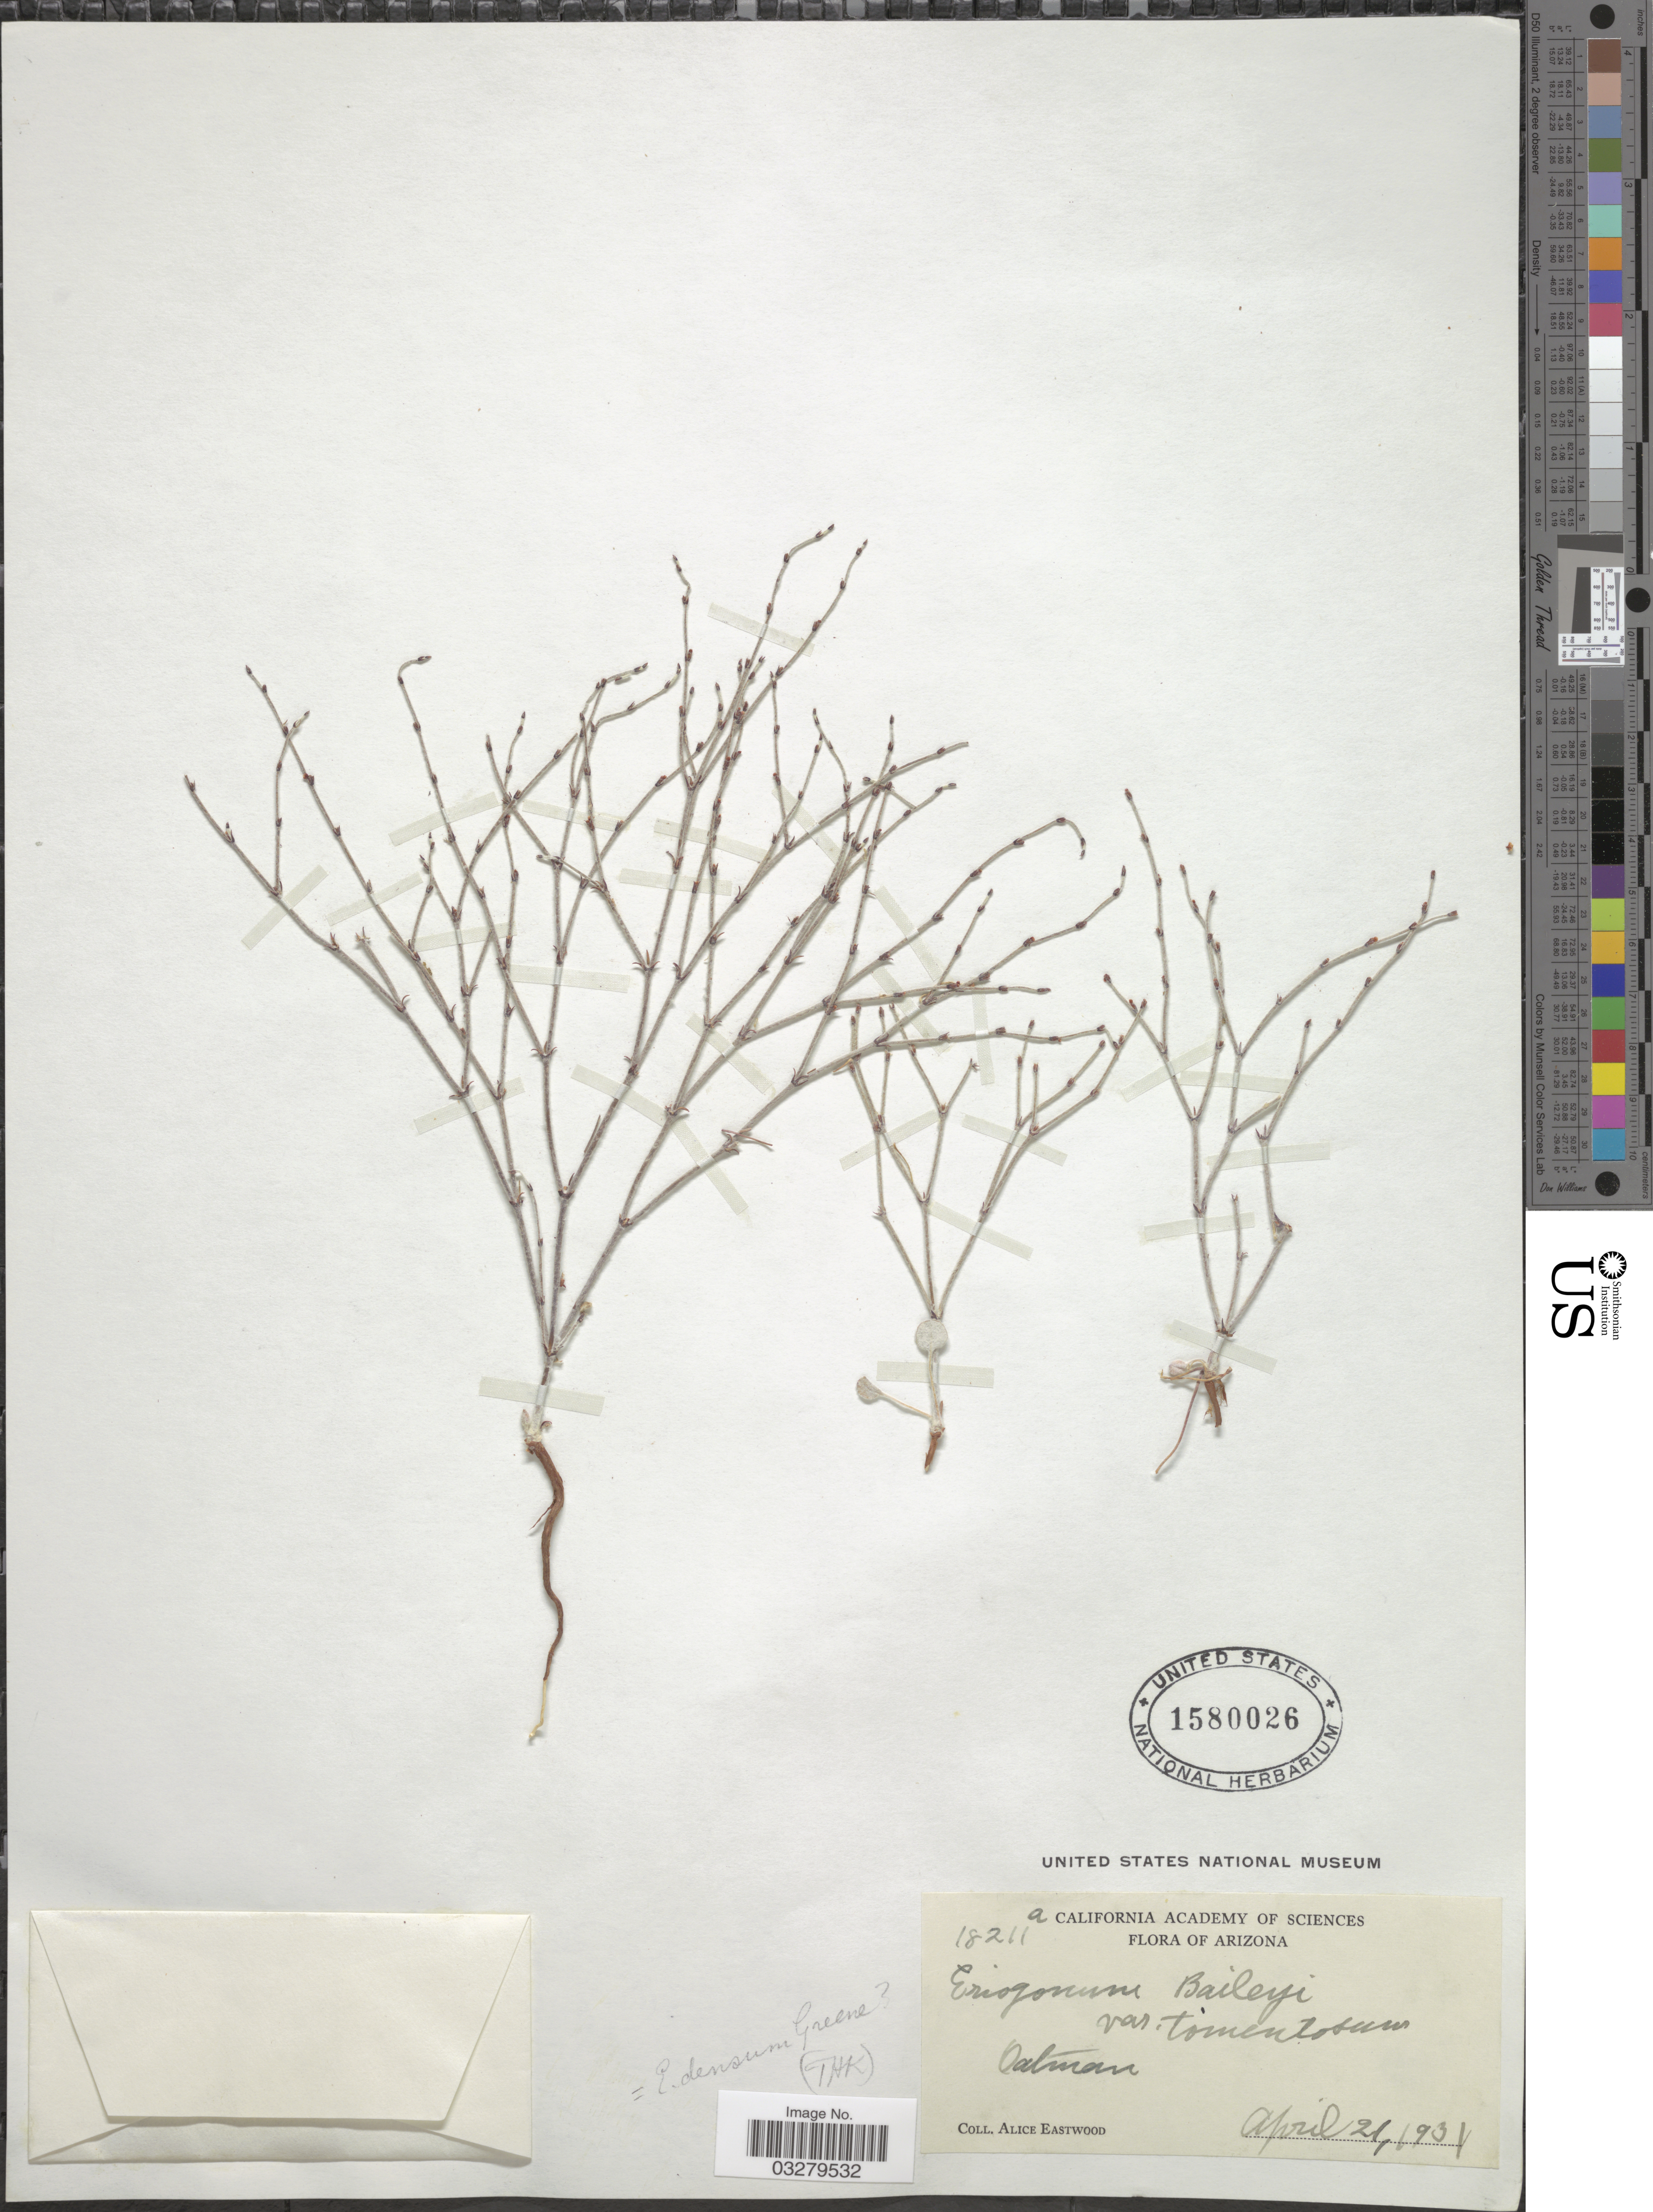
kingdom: Plantae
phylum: Tracheophyta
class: Magnoliopsida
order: Caryophyllales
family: Polygonaceae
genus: Eriogonum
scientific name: Eriogonum palmerianum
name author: Reveal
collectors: A. Eastwood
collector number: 18211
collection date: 1931-04-21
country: United States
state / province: Arizona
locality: Oatman.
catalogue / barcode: US 1580026